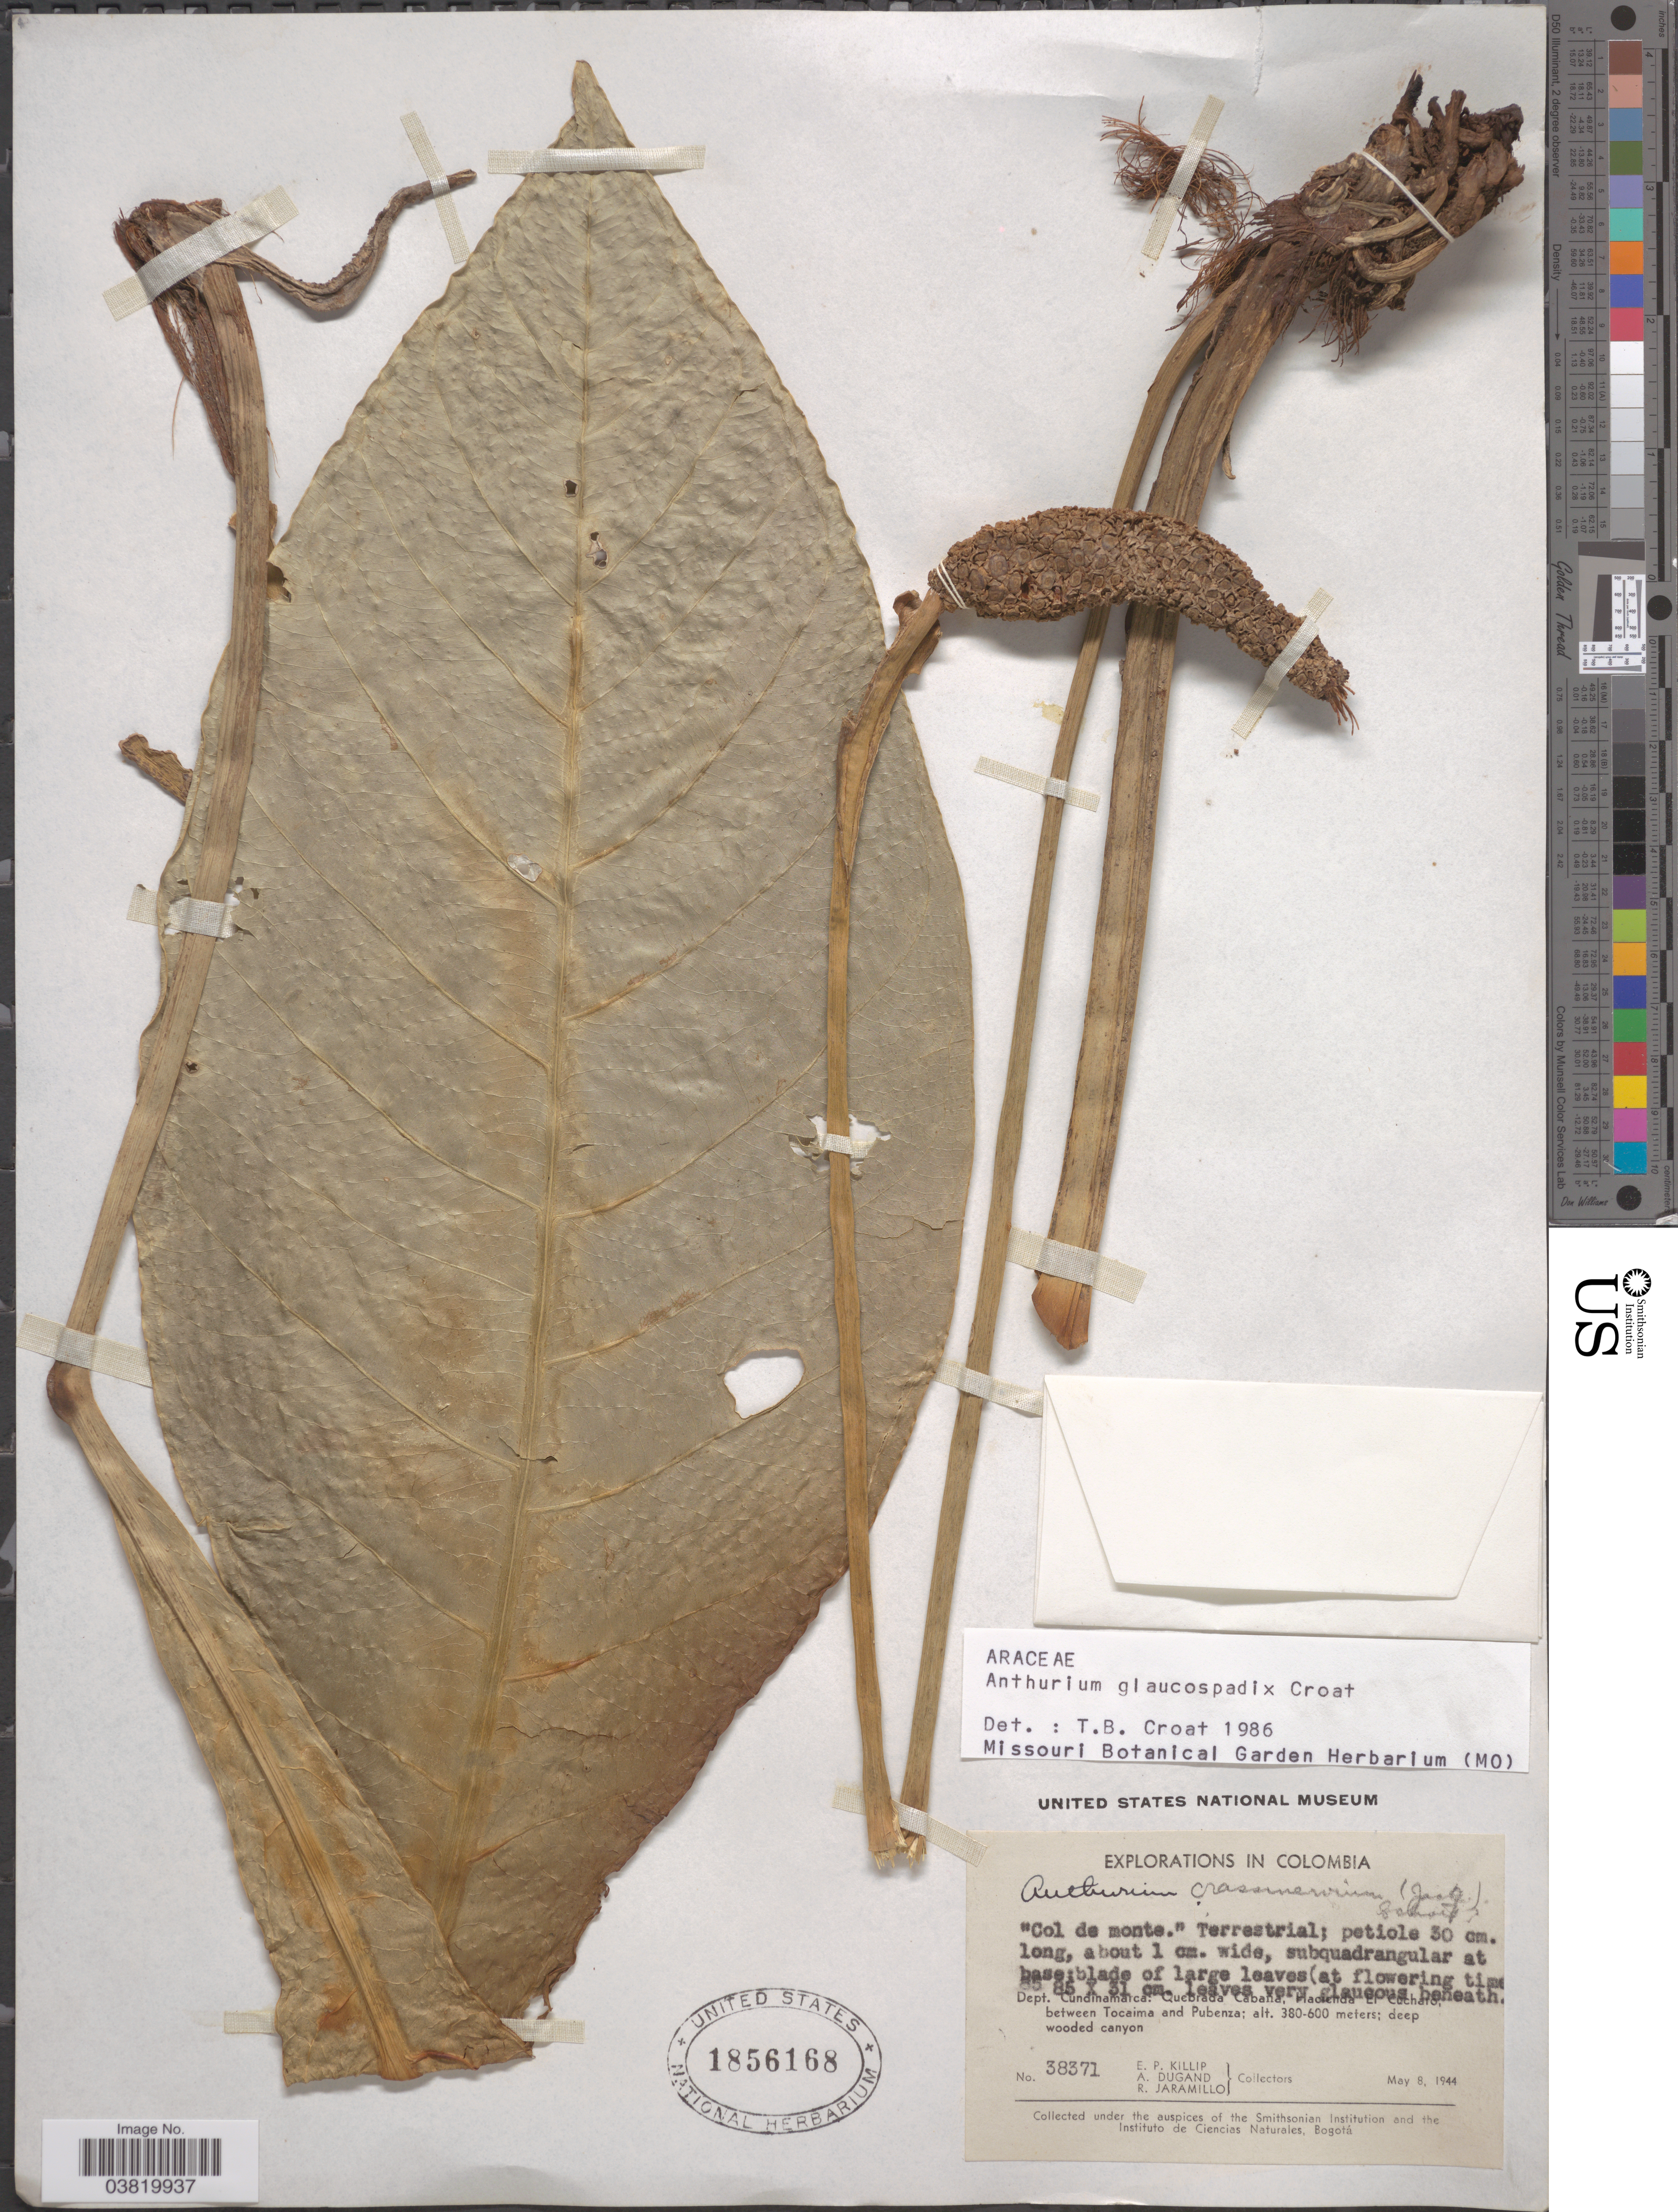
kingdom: Plantae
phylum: Tracheophyta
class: Liliopsida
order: Alismatales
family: Araceae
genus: Anthurium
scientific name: Anthurium glaucospadix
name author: Croat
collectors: E. P. Killip, A. Dugand & R. Jaramillo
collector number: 38371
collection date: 1944-05-08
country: Colombia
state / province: Cundinamarca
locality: Dept. Cundinamarca: Quebrada Cabaña, Hacienda El Cucharo, between Tocaima and Pubenza.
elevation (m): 380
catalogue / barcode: US 1856168